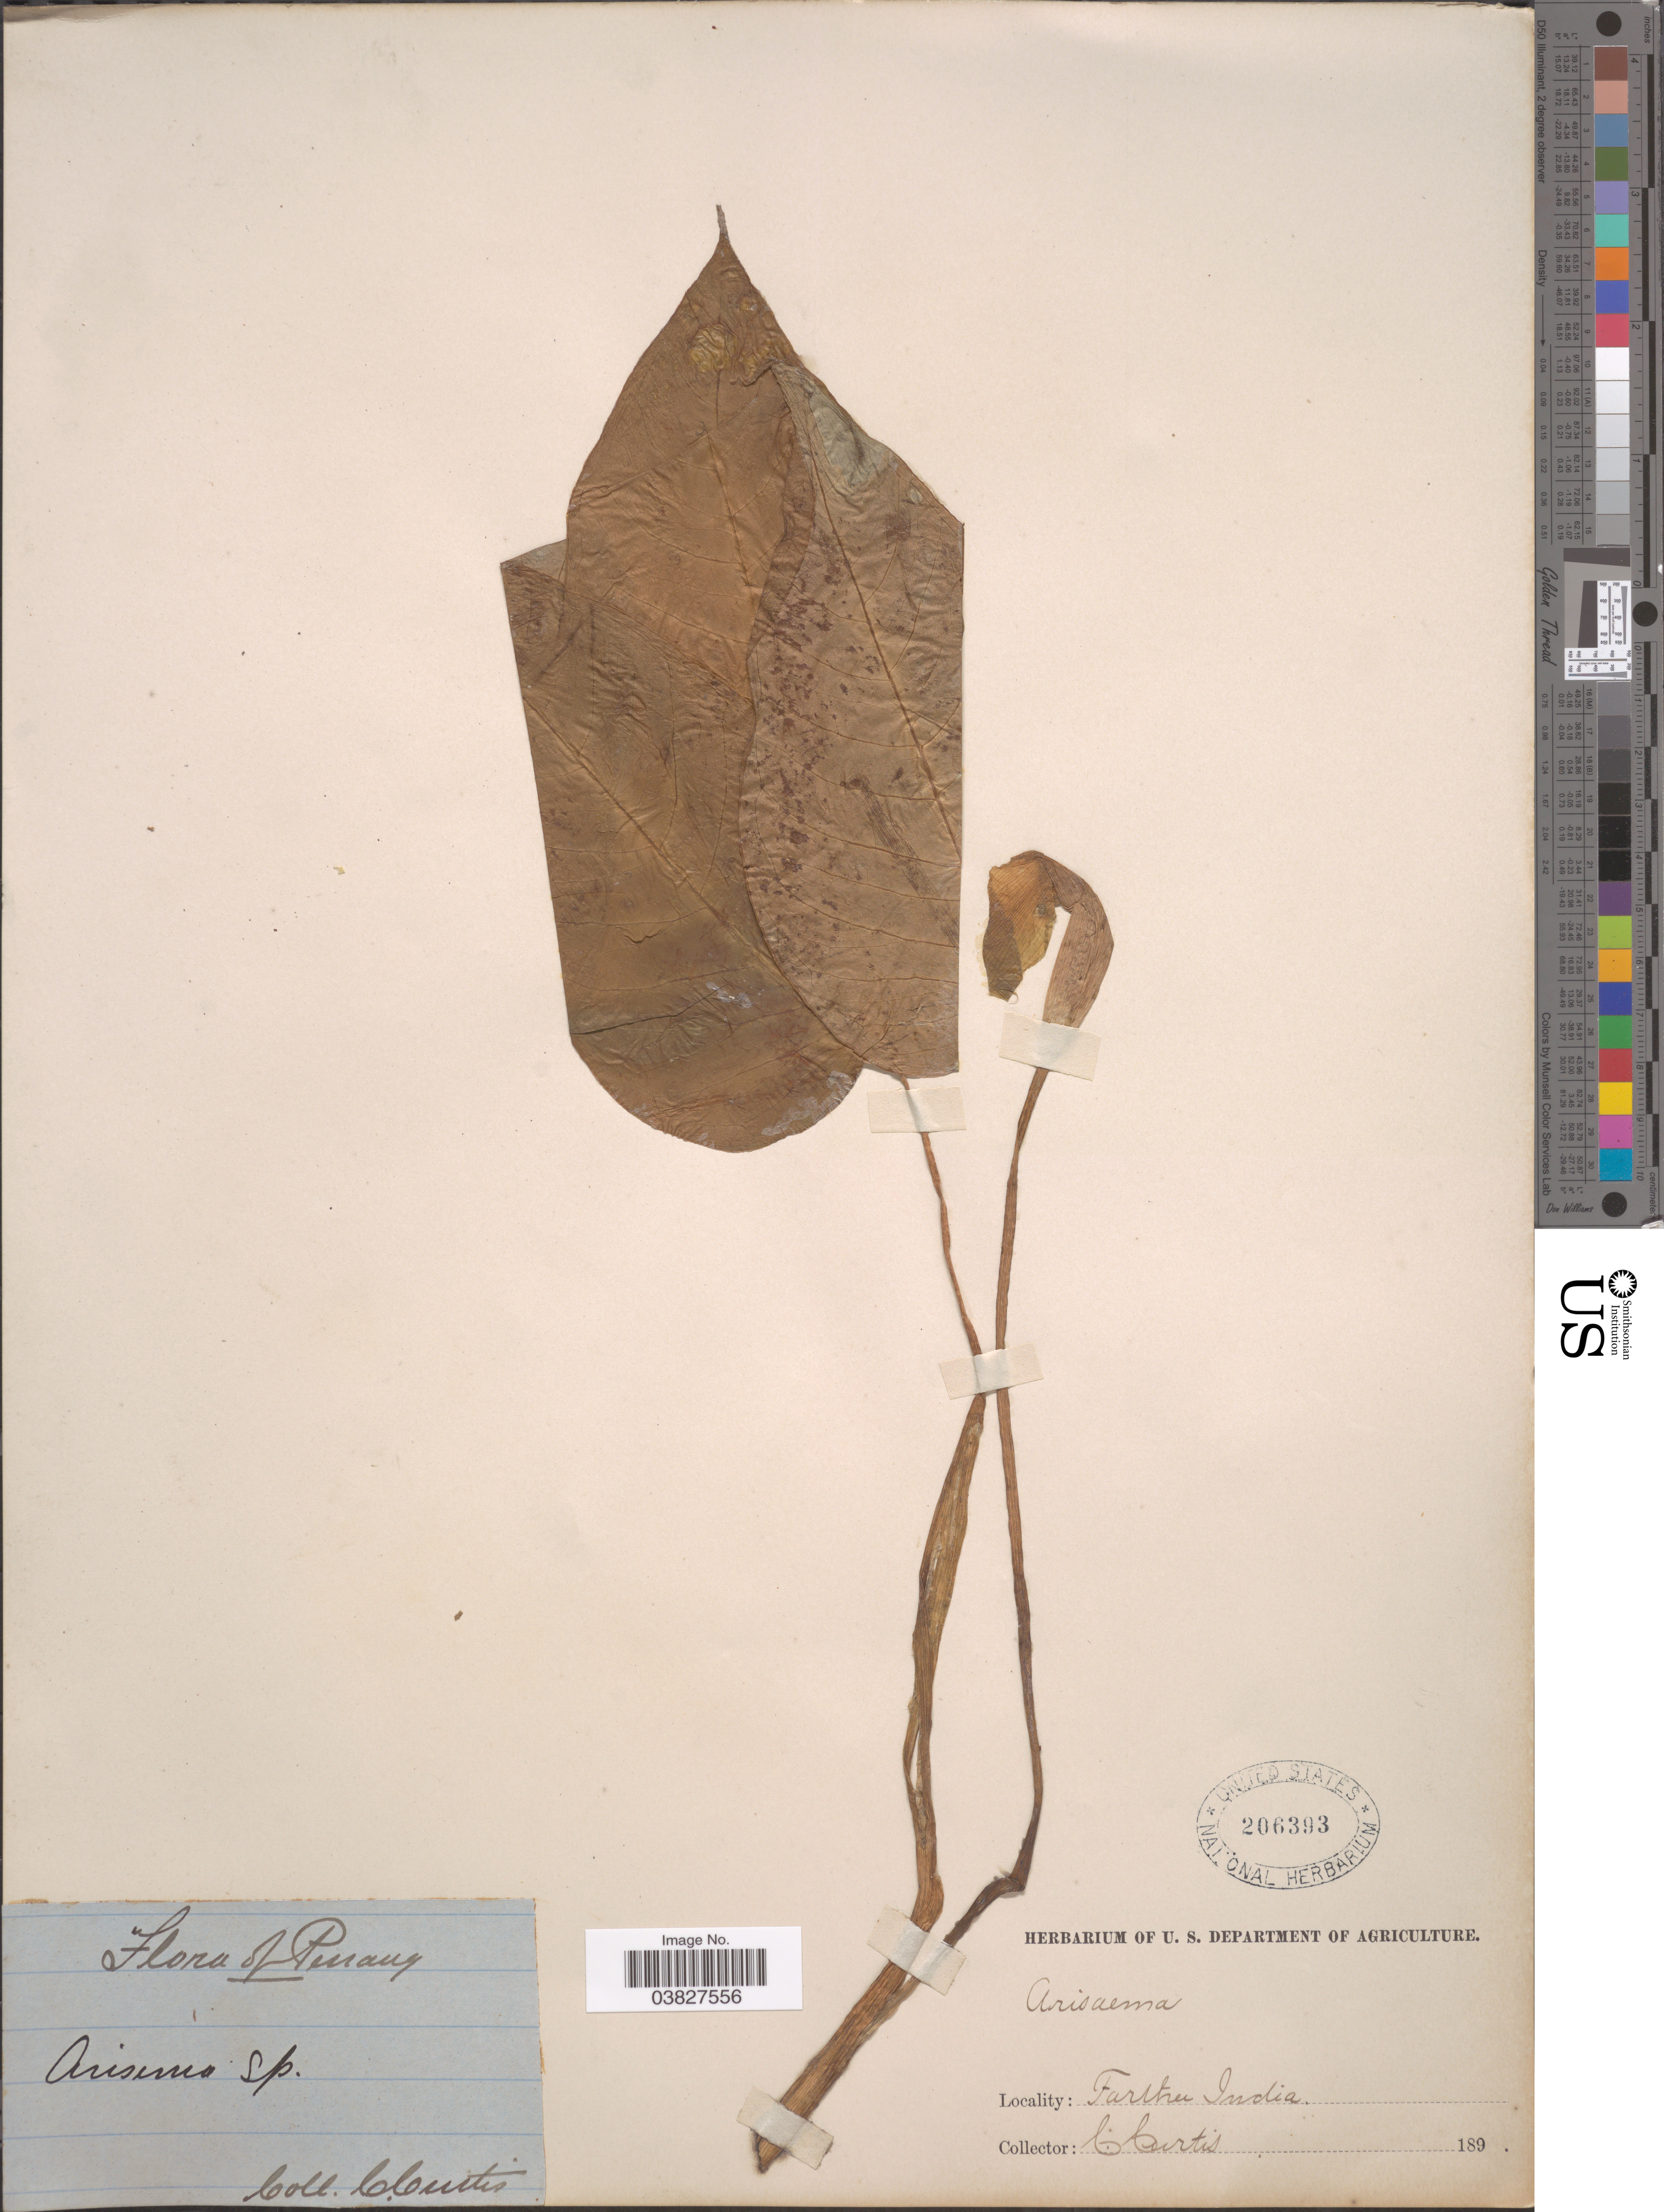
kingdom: Plantae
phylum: Tracheophyta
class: Liliopsida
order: Alismatales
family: Araceae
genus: Arisaema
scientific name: Arisaema sp.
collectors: C. Curtis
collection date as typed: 189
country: Malaysia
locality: Penang. Farther India.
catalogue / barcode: US 206393